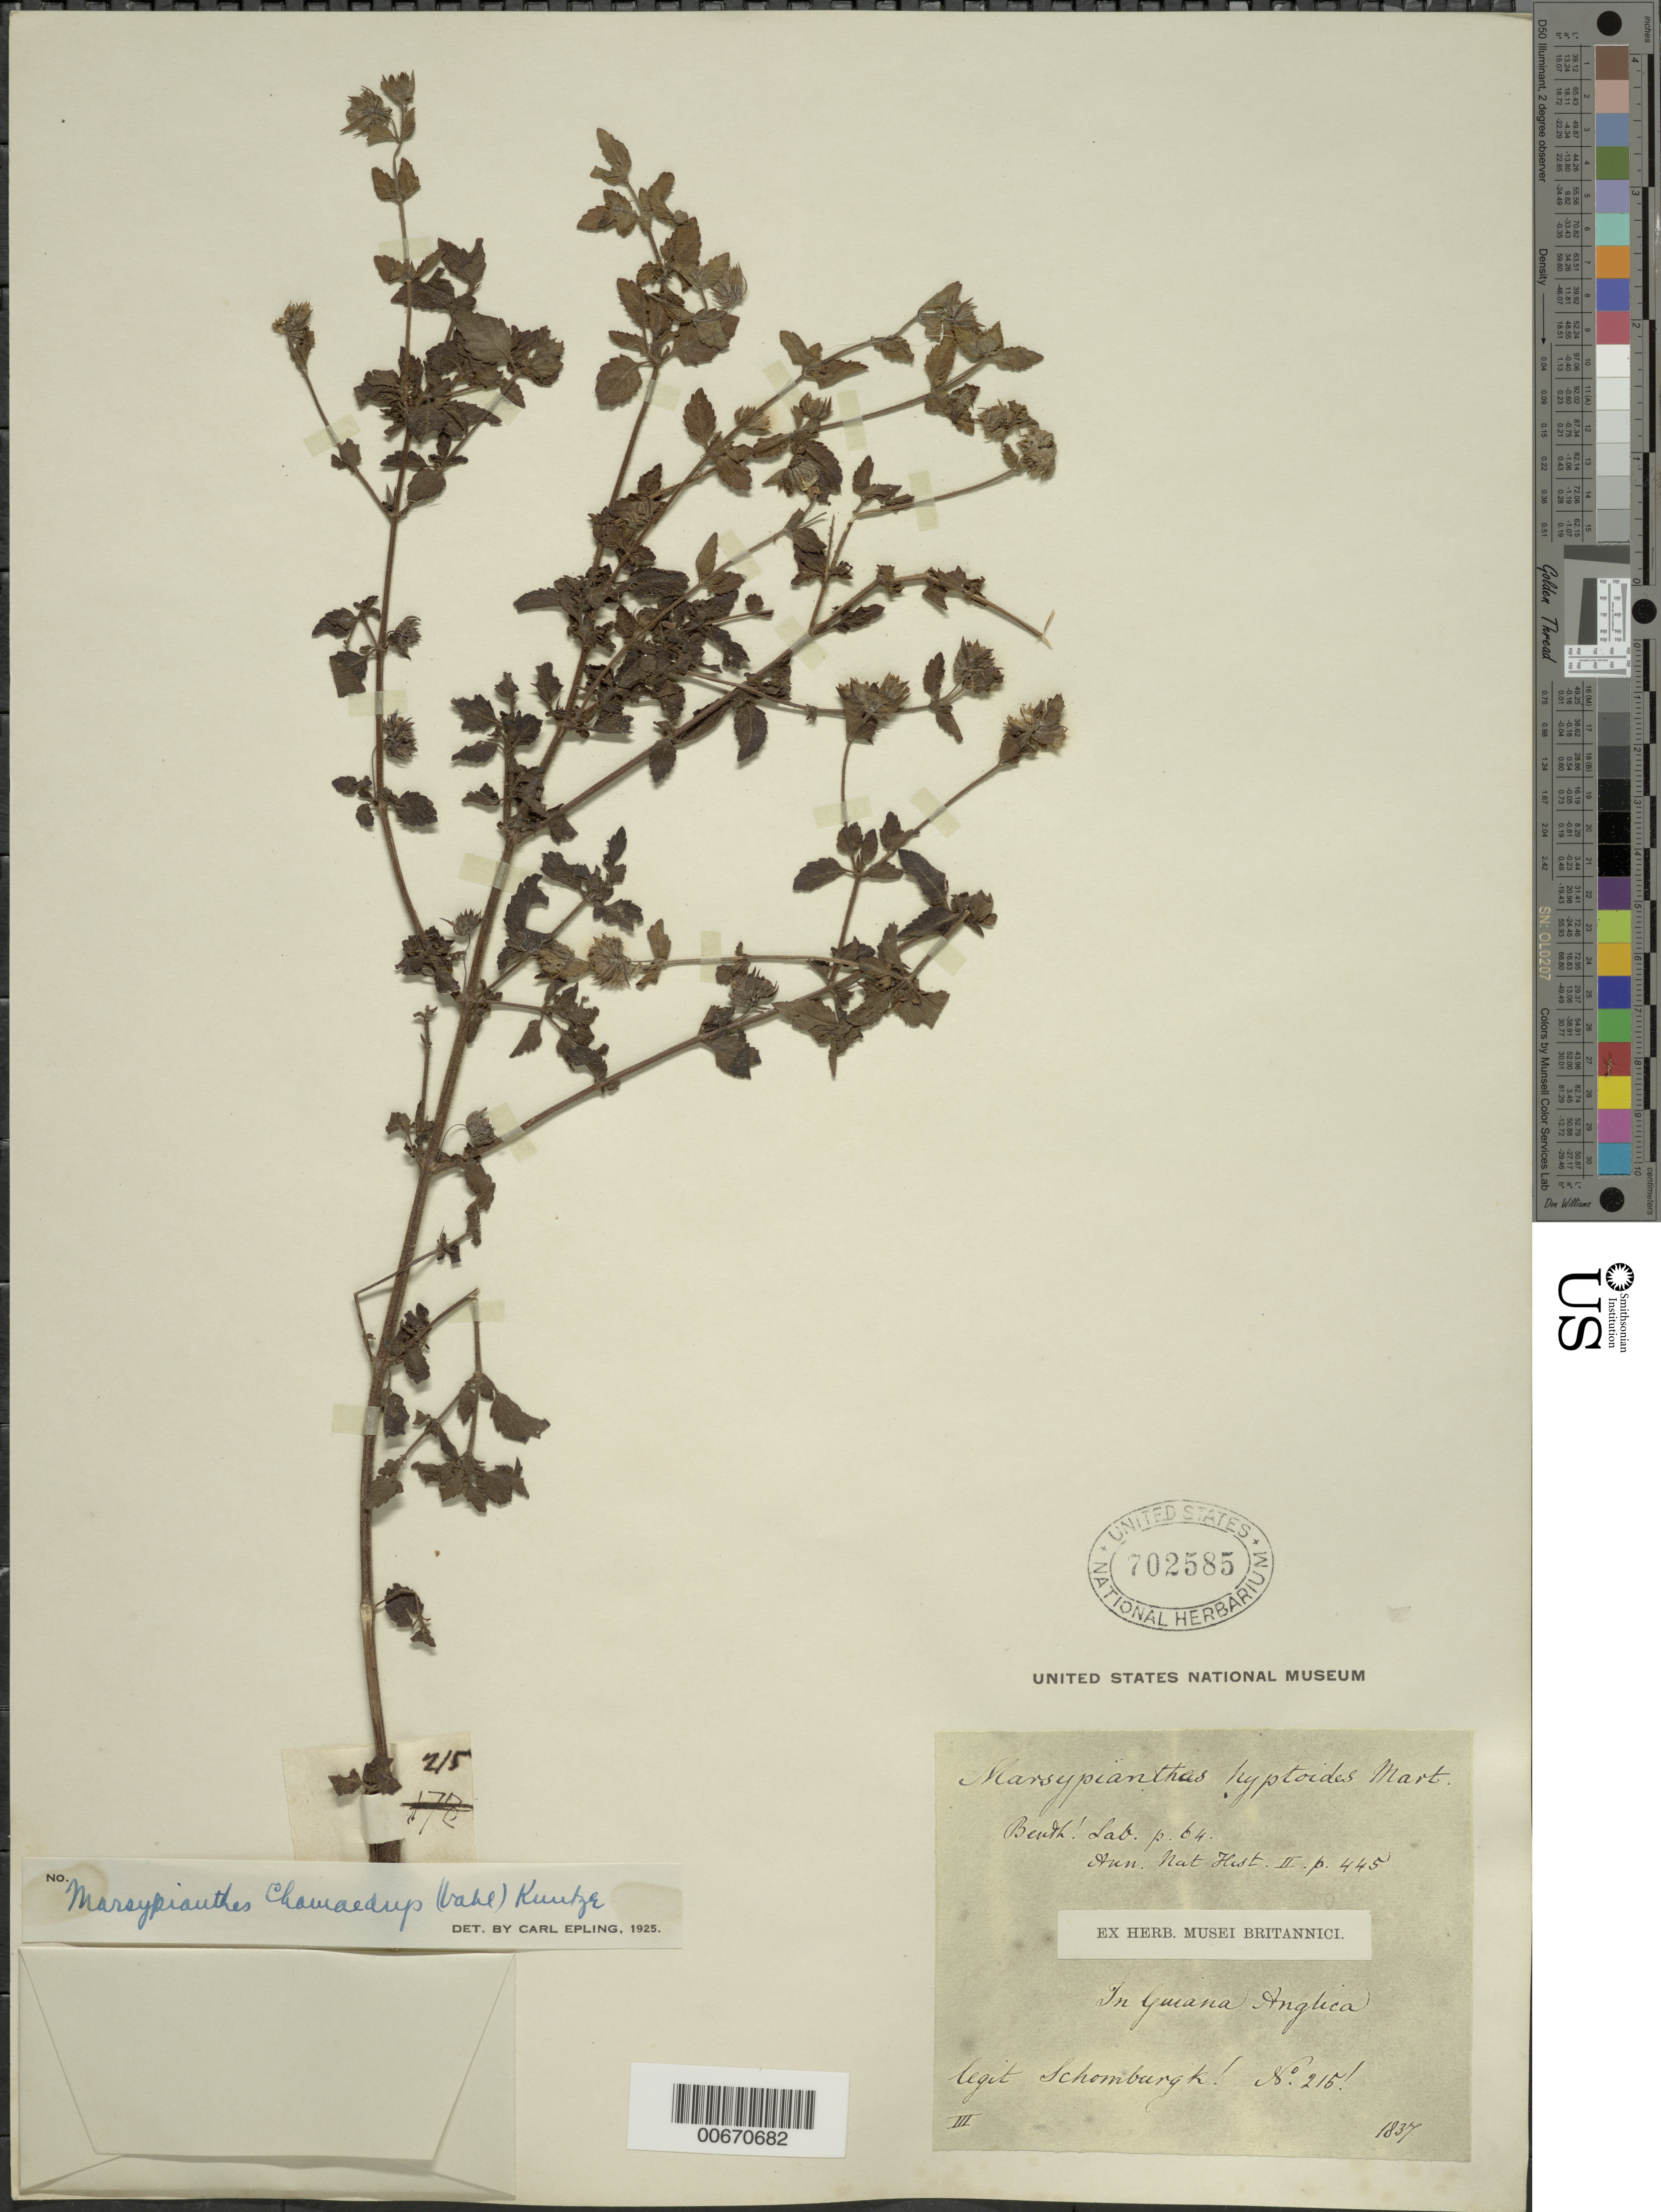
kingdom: Plantae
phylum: Tracheophyta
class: Magnoliopsida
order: Lamiales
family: Lamiaceae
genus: Marsypianthes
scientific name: Marsypianthes chamaedrys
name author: (Vahl) Kuntze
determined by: Epling, C. C.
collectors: R. H. Schomburgk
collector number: I 215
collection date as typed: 1837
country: Guyana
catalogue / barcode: US 702585